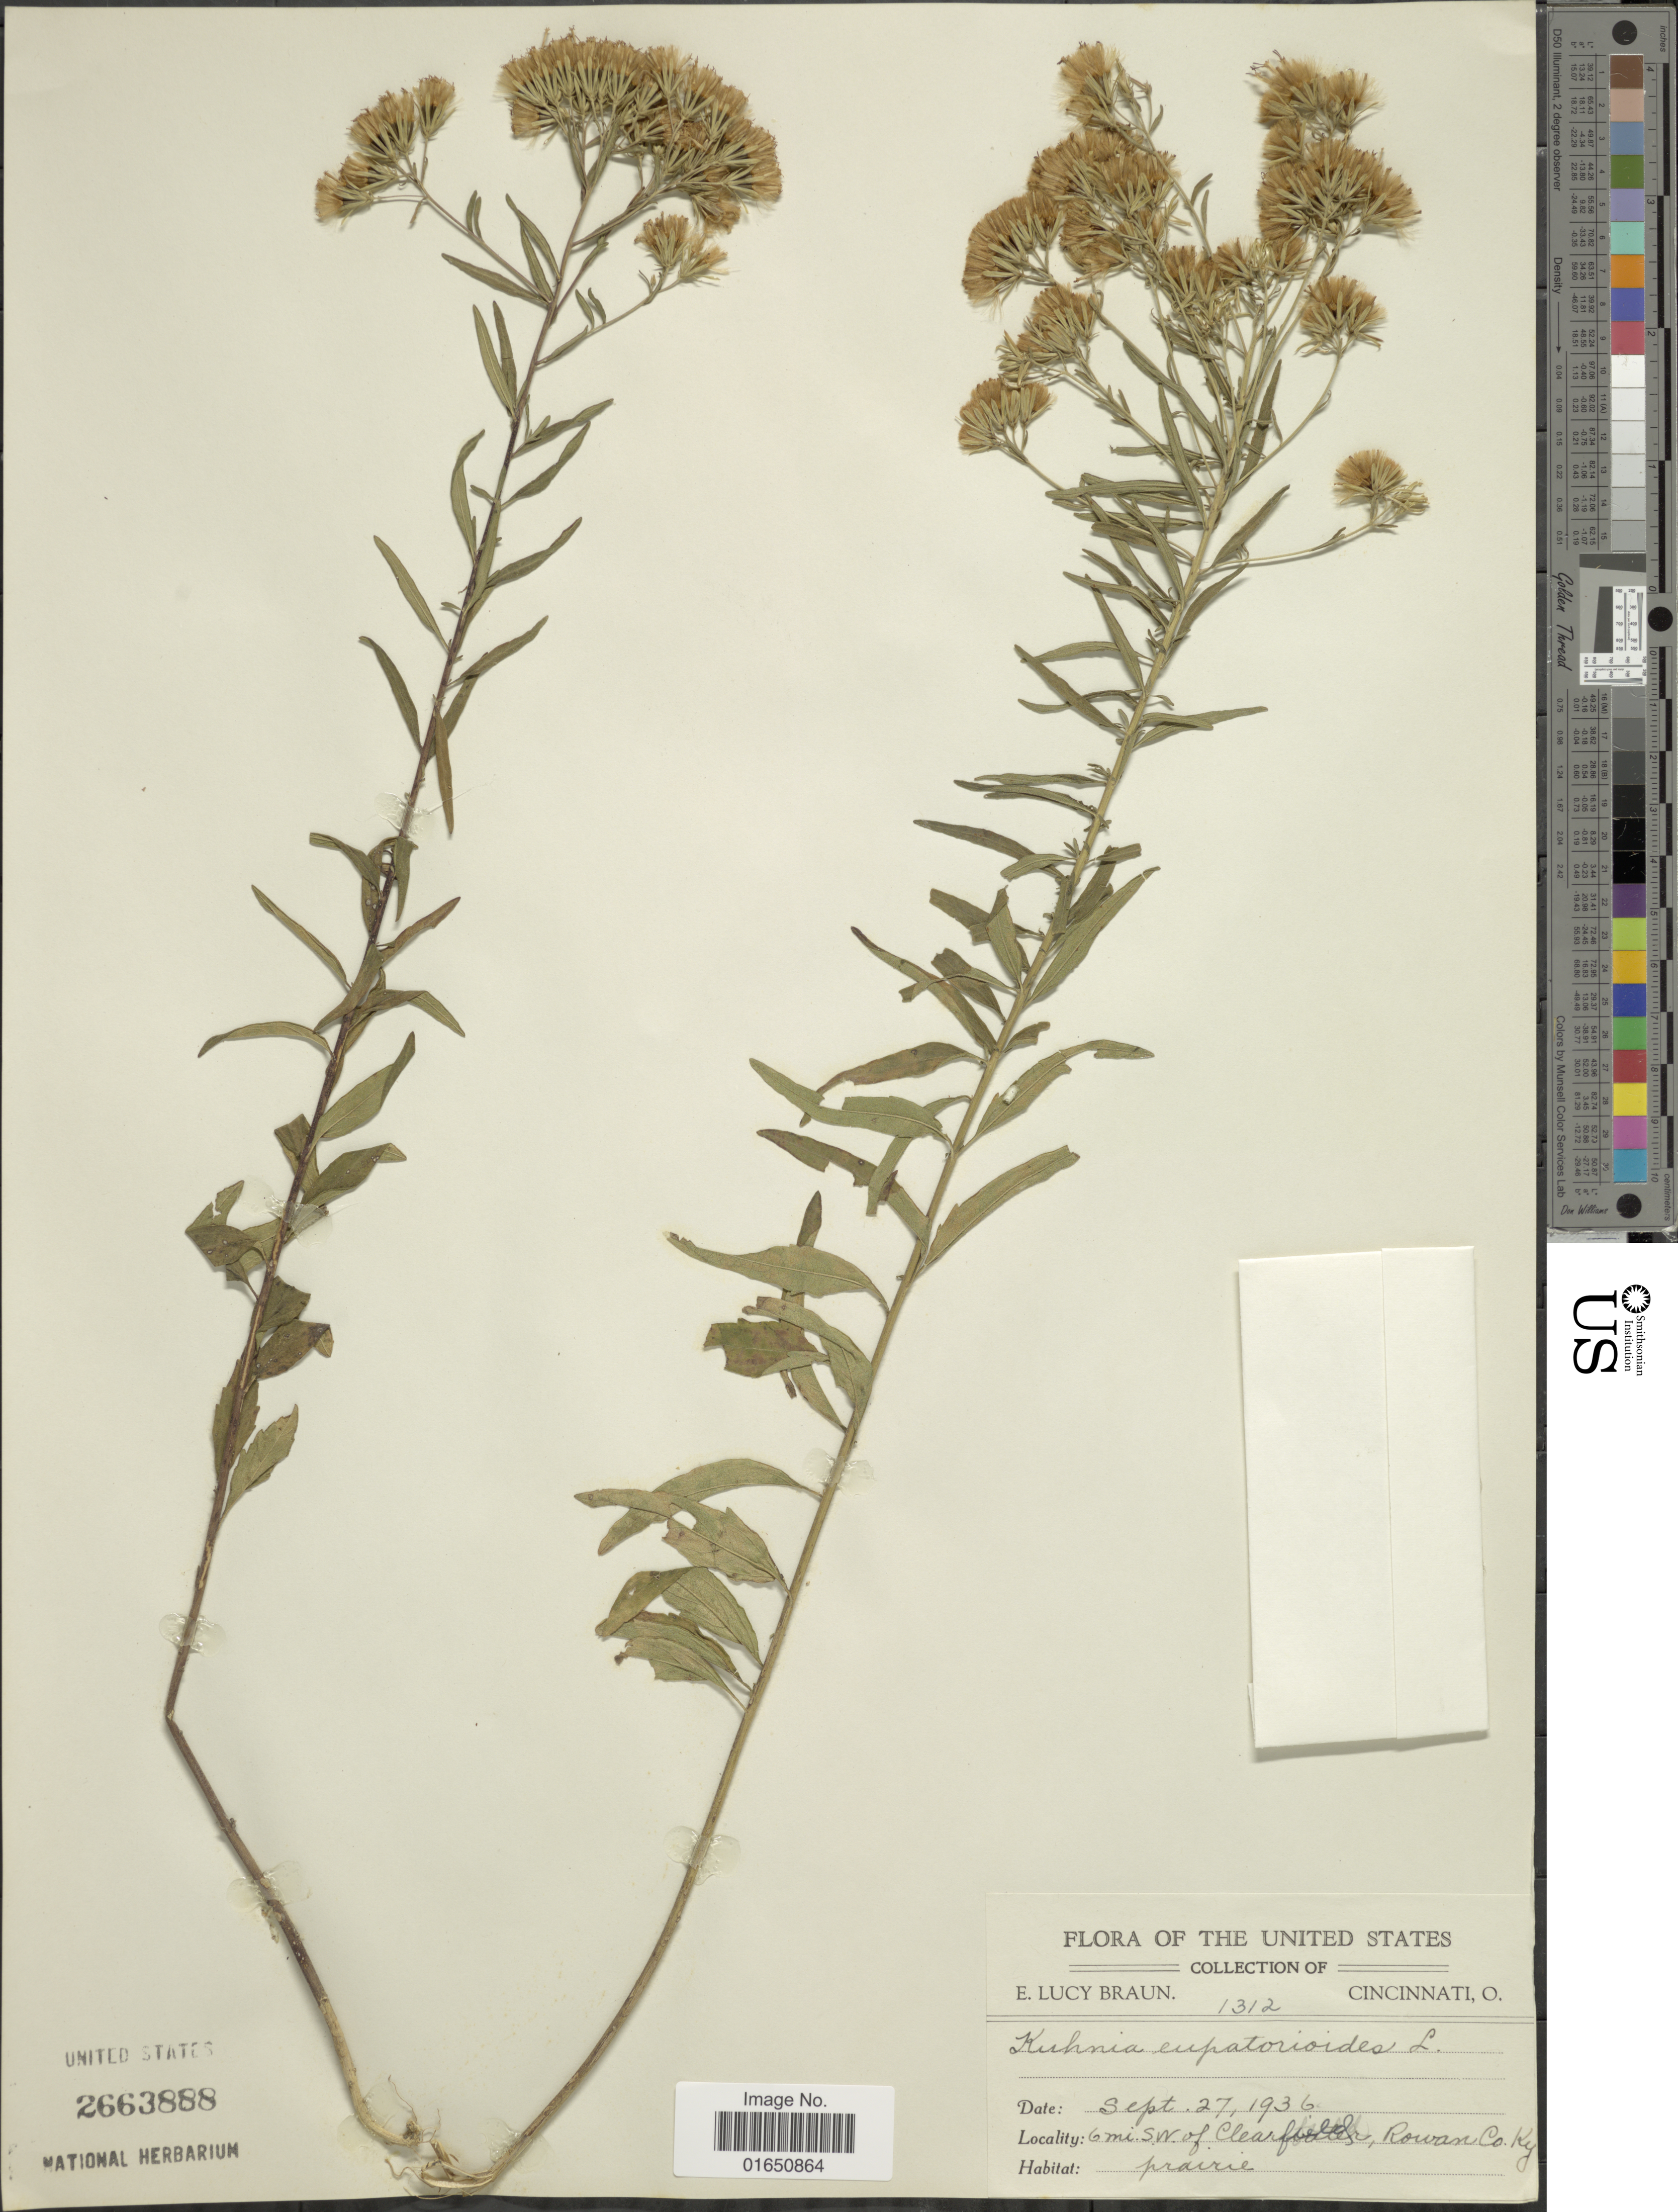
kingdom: Plantae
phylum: Tracheophyta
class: Magnoliopsida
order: Asterales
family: Asteraceae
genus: Brickellia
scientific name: Brickellia eupatorioides var. corymbulosa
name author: (Torr. & A. Gray) Shinners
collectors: E. L. Braun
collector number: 1312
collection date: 1936-09-27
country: United States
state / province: Kentucky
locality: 6 mi. S.W. of Clearfield, Rowan Co.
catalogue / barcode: US 2663888